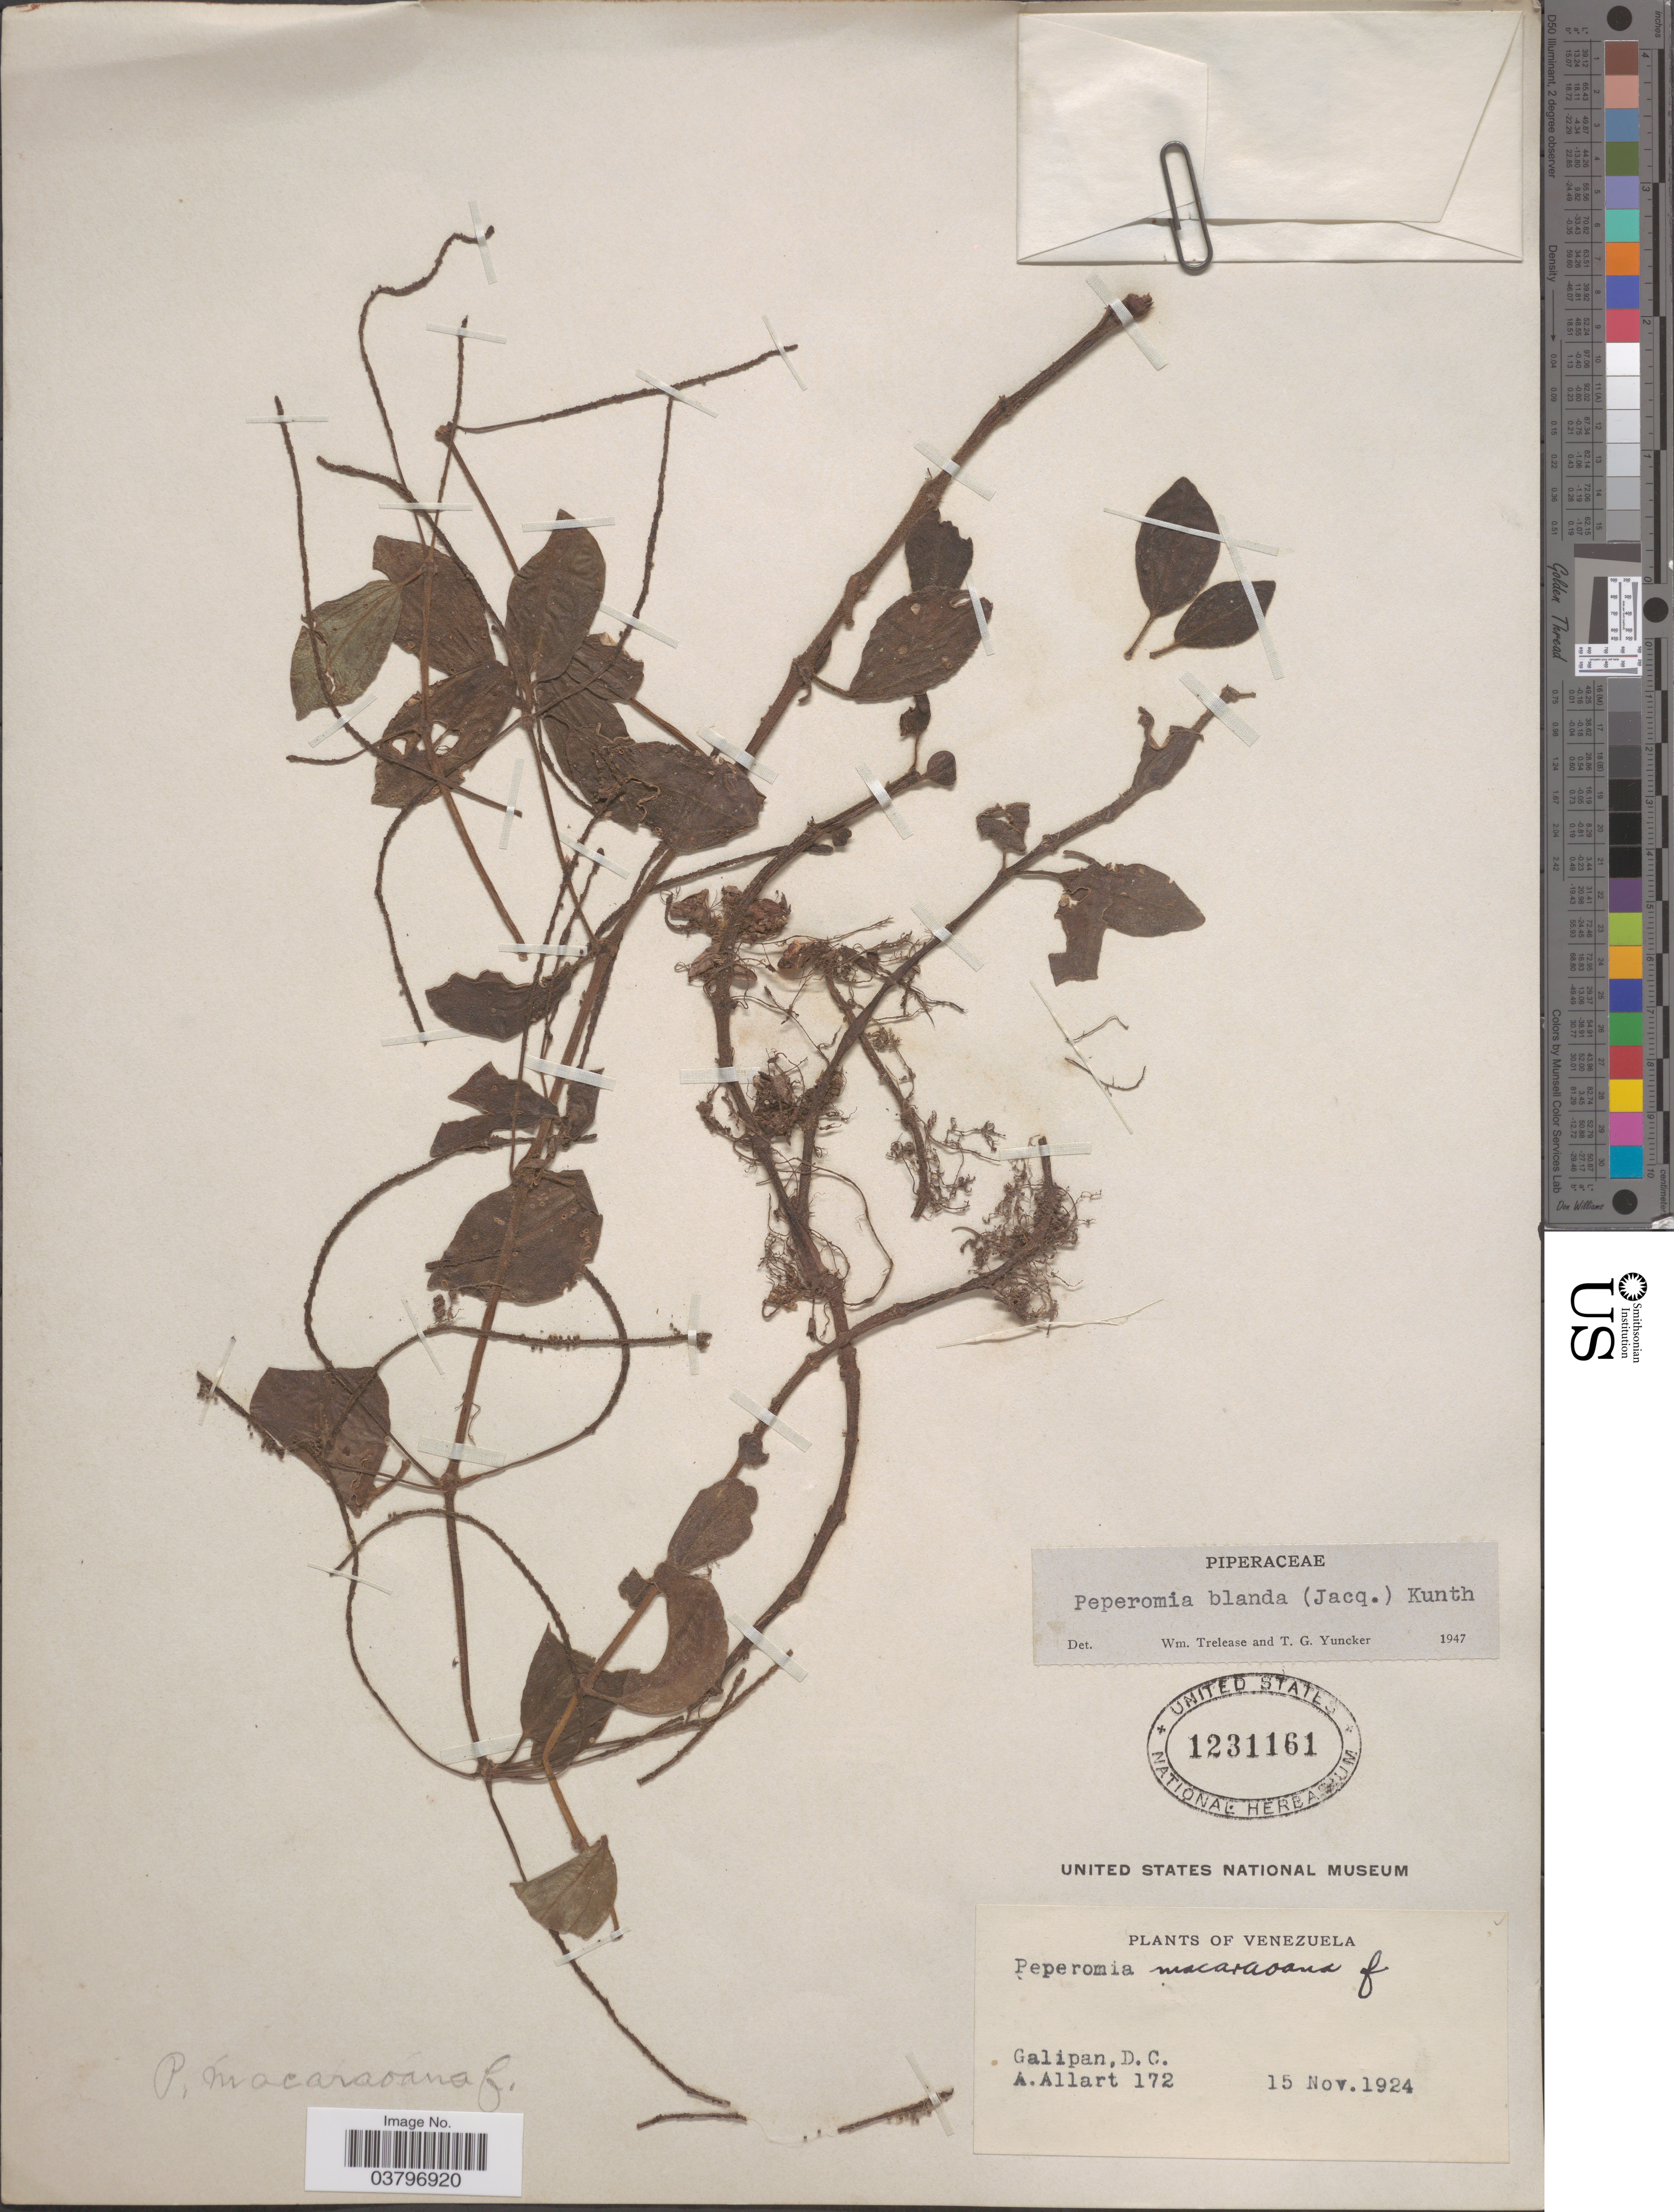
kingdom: Plantae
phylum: Tracheophyta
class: Magnoliopsida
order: Piperales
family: Piperaceae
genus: Peperomia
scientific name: Peperomia blanda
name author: (Jacq.) Kunth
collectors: A. Allart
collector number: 172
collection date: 1924-11-15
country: Venezuela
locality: Galipan, D. C.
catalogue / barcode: US 1231161